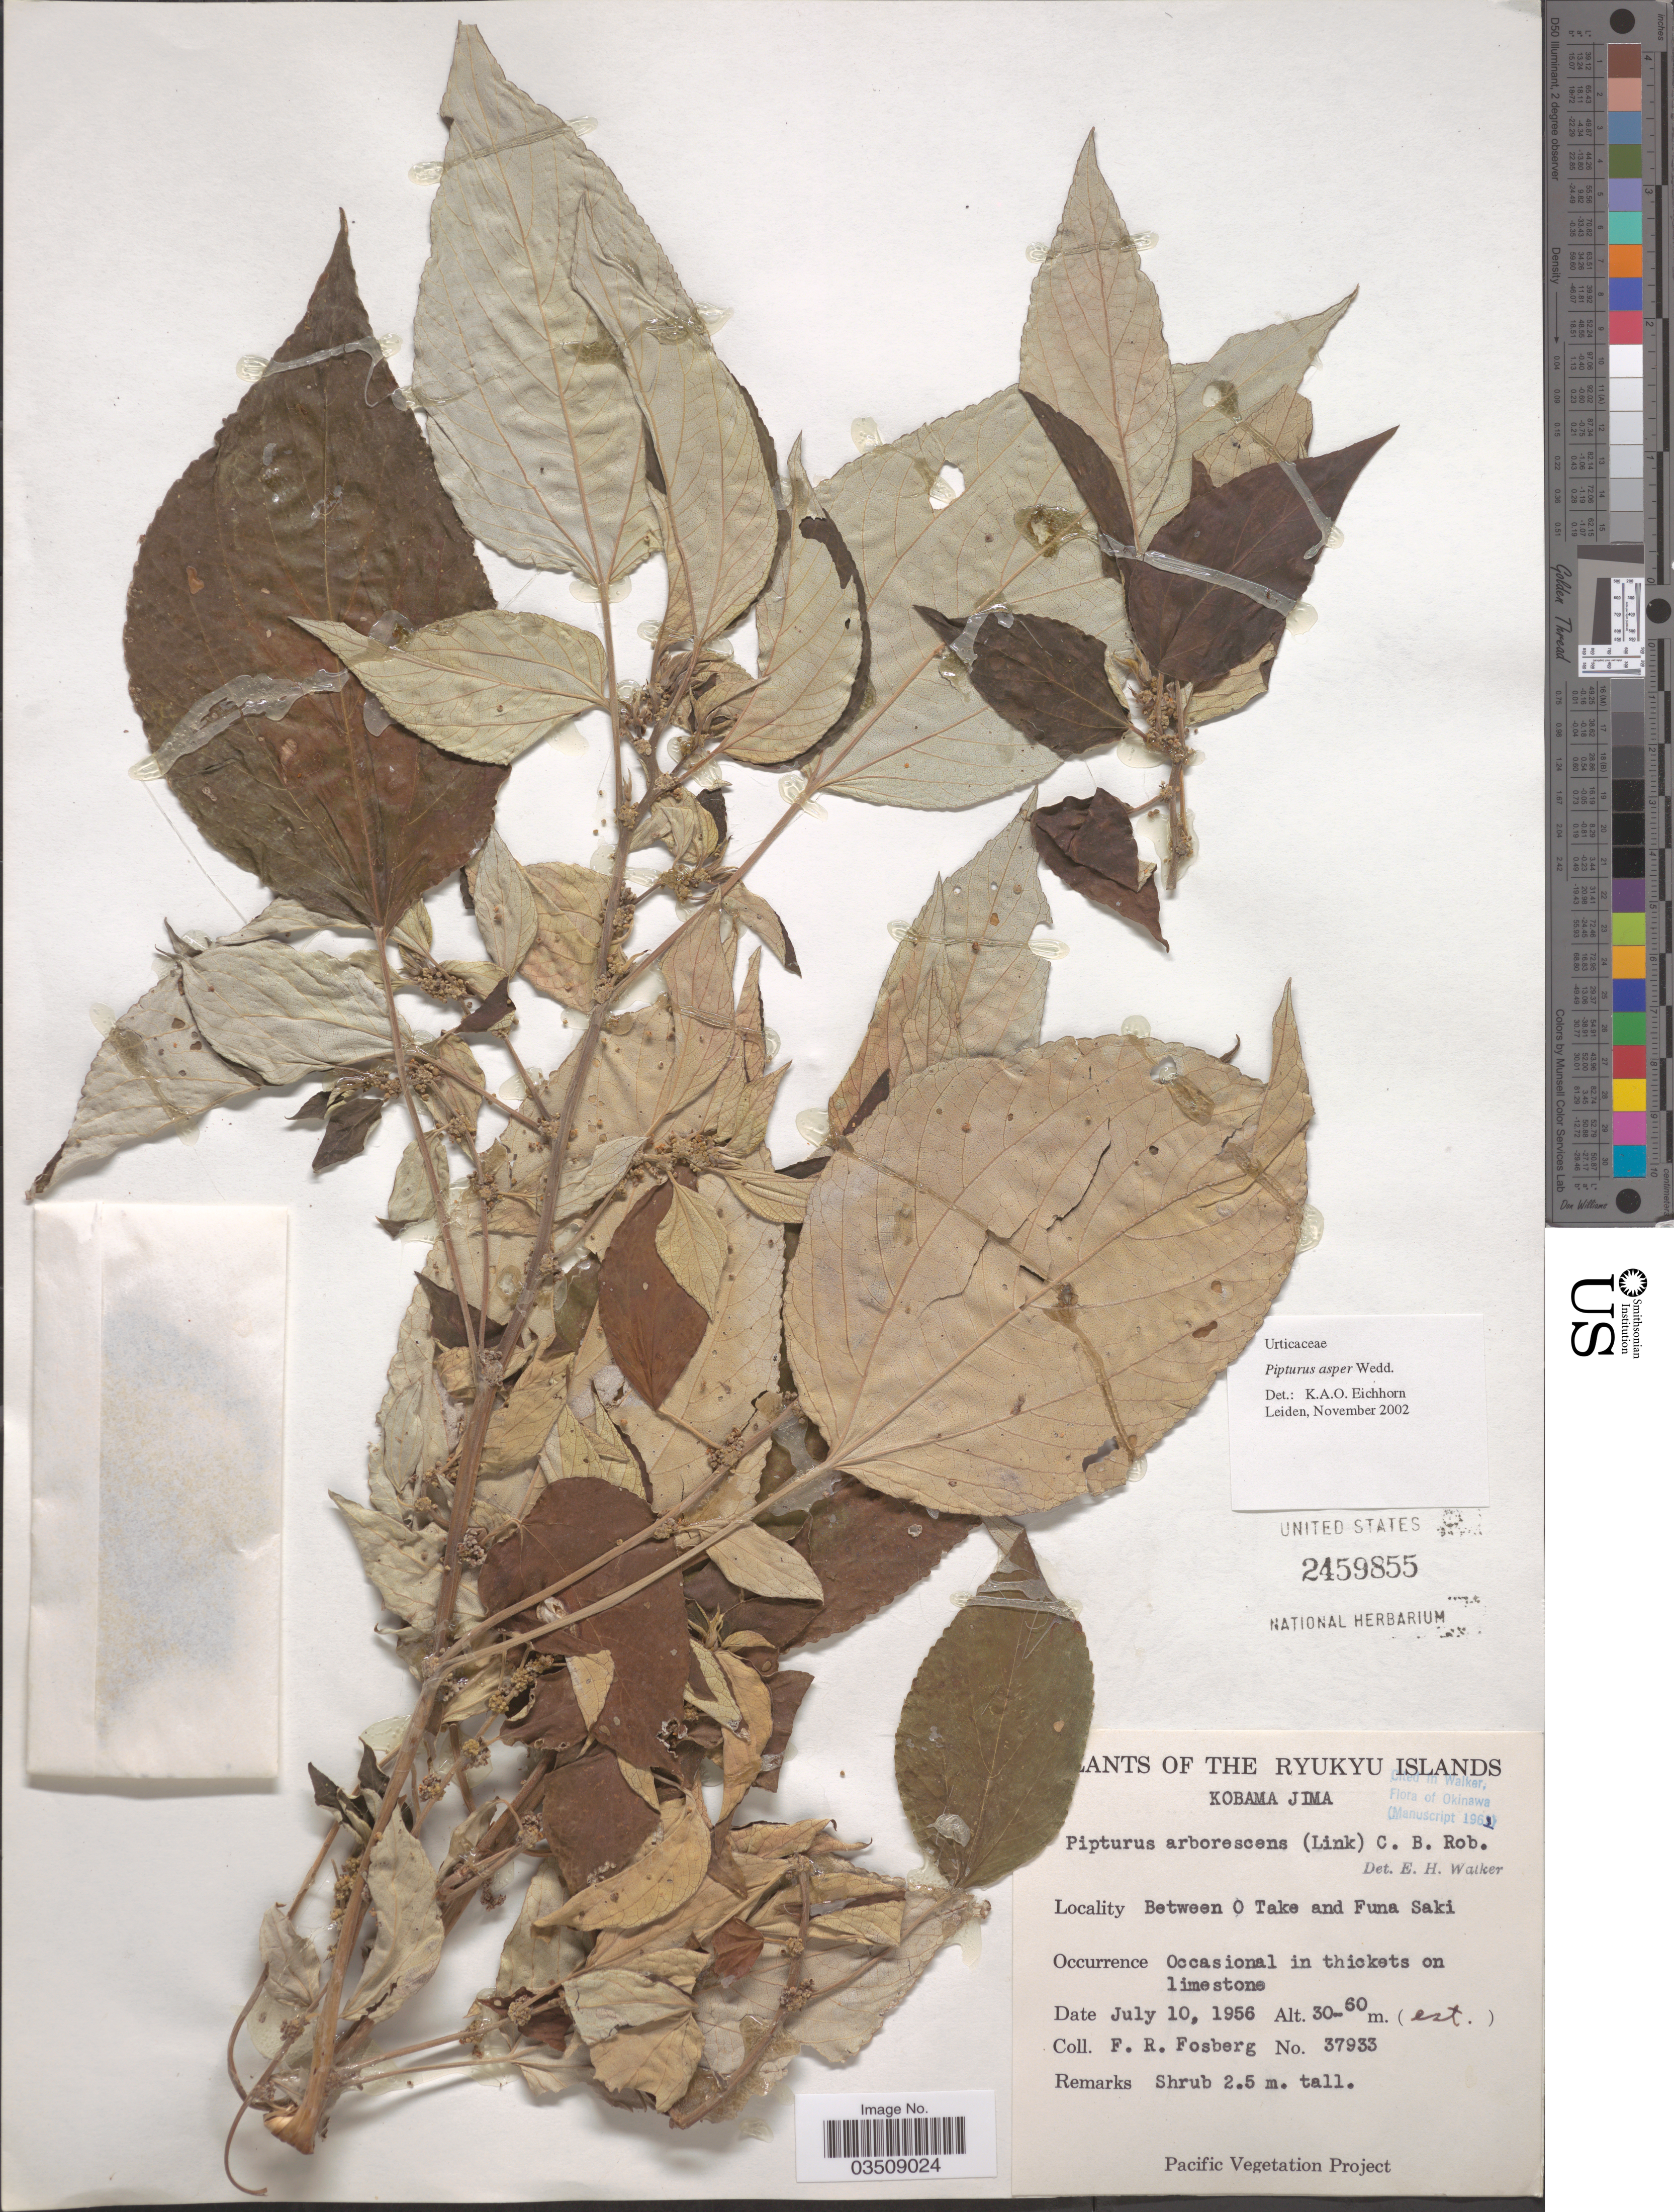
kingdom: Plantae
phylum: Tracheophyta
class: Magnoliopsida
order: Rosales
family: Urticaceae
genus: Pipturus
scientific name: Pipturus asper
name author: Wedd.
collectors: F. R. Fosberg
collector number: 37933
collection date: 1956-07-10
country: Japan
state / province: okinawa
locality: Ryukyu Islands. Kobama Jima. between O Take and Funa Saki.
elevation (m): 30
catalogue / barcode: US 2459855